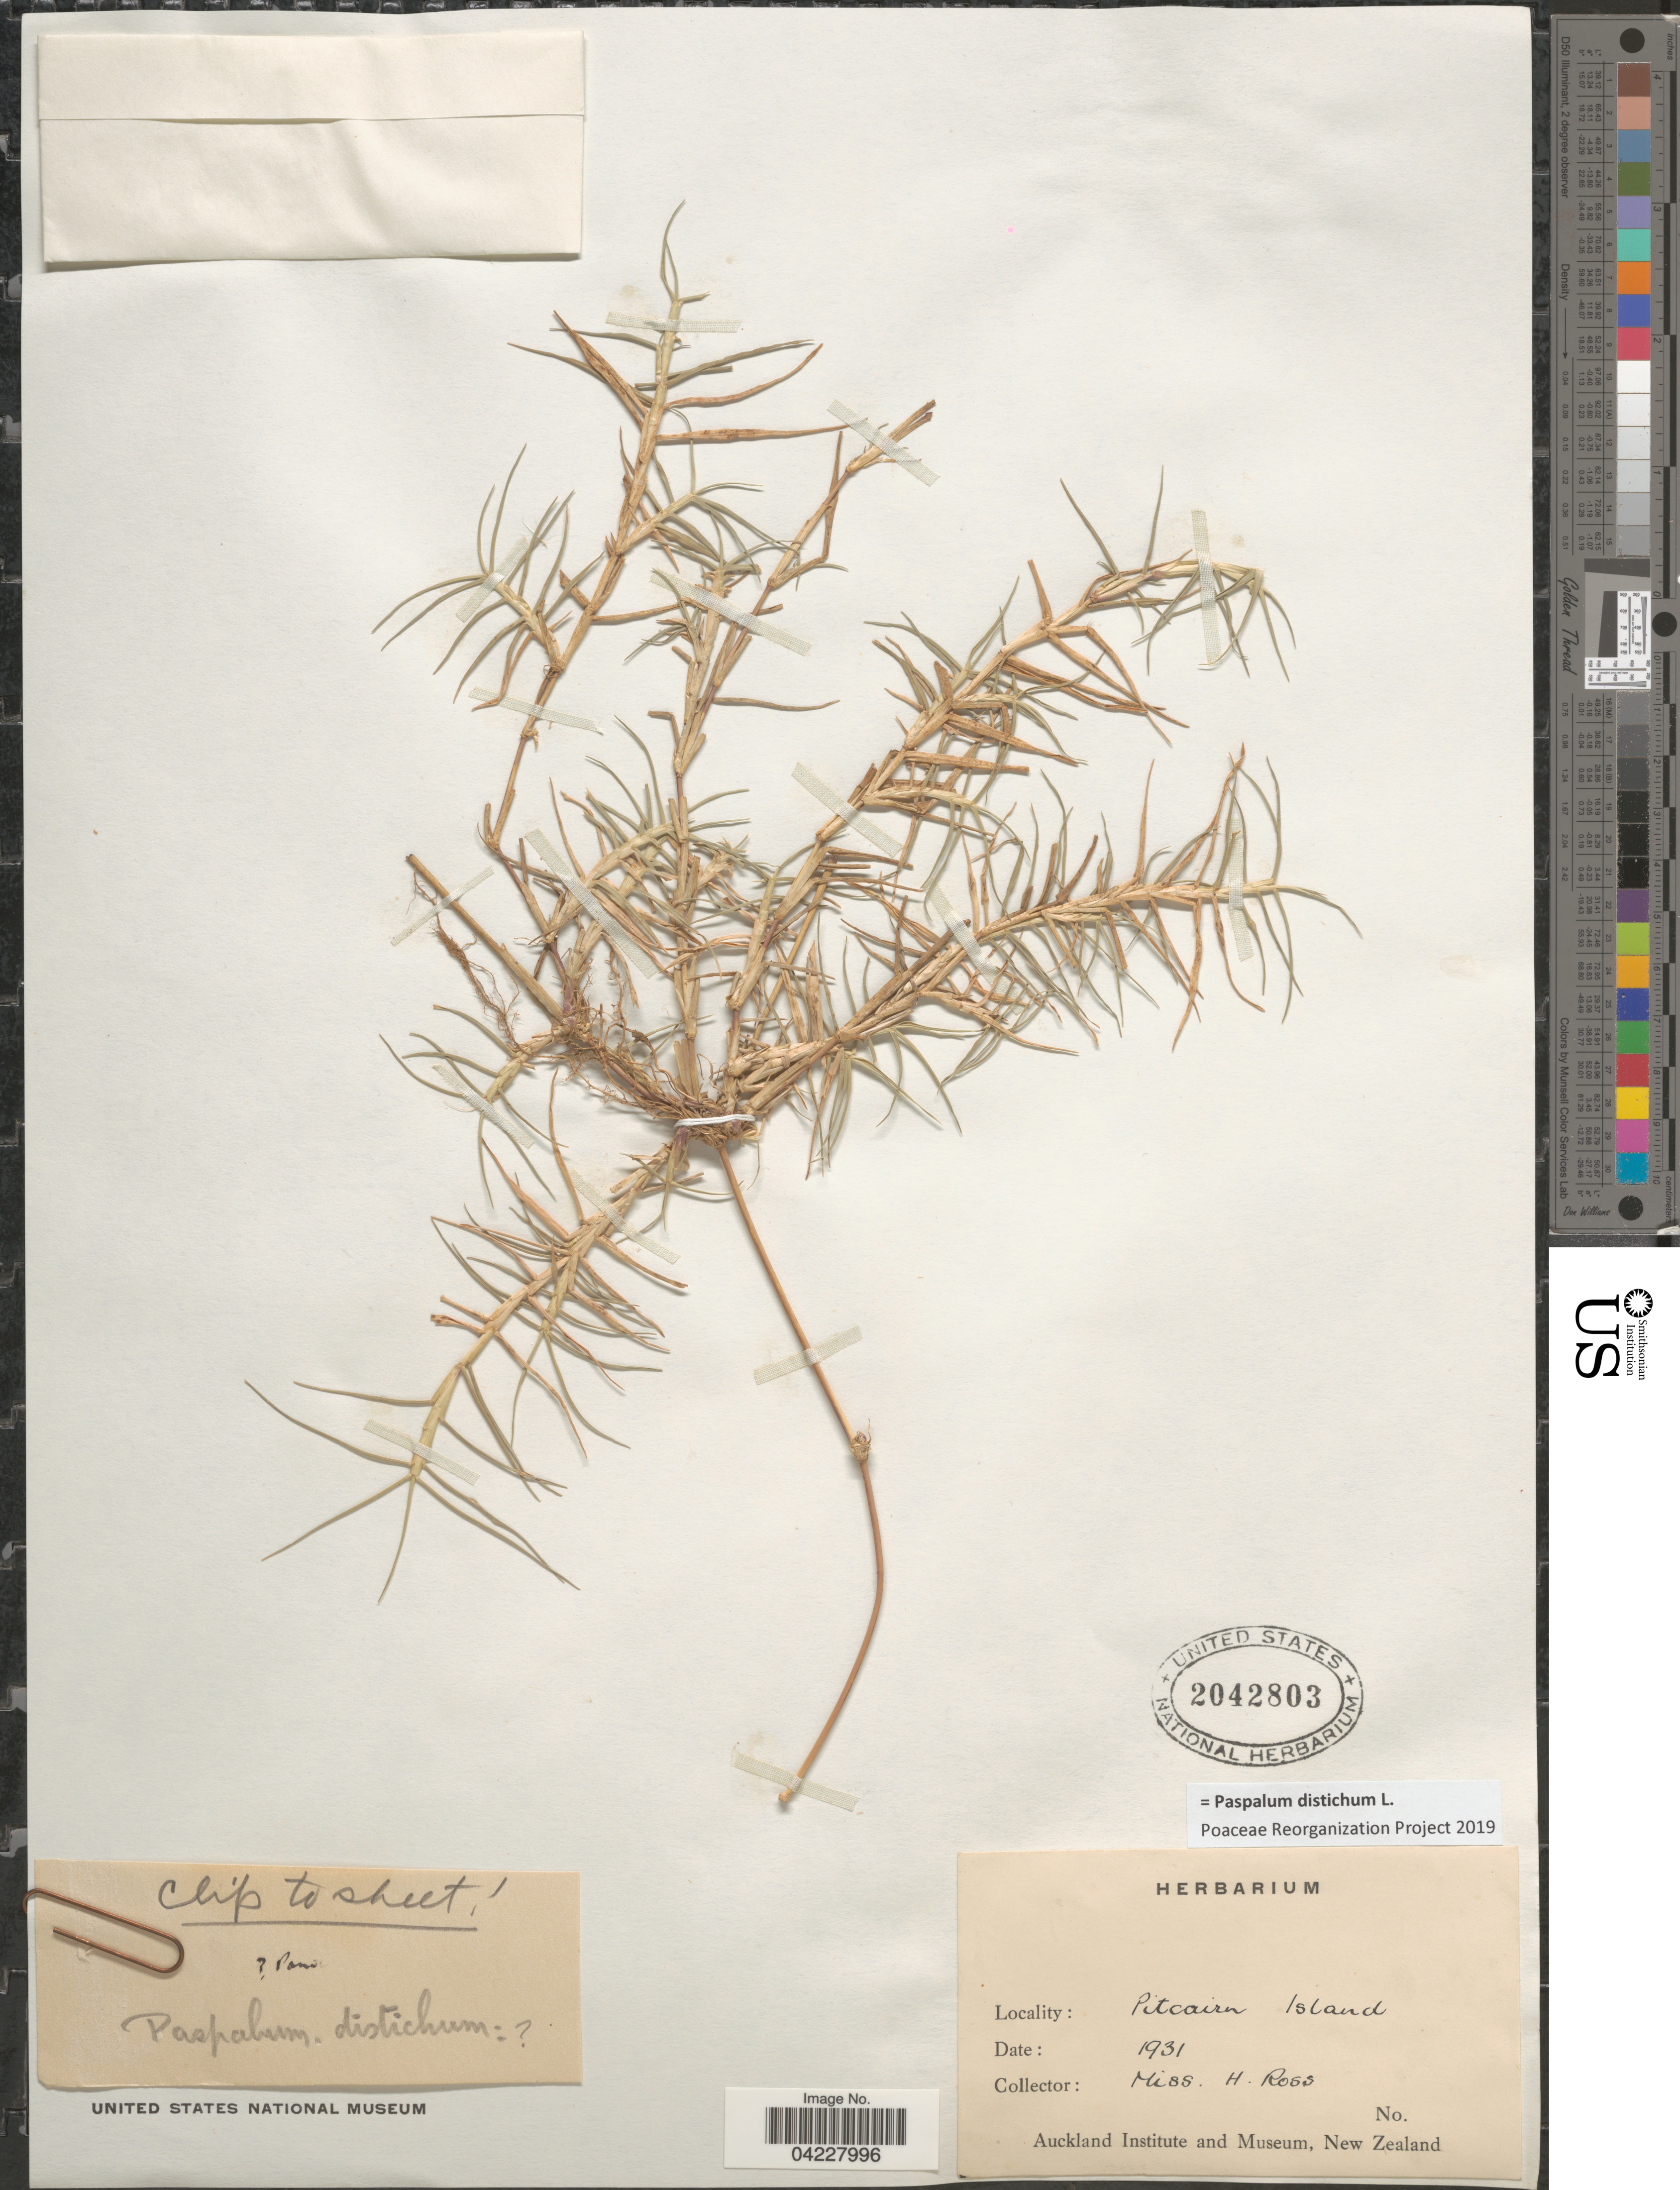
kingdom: Plantae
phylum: Tracheophyta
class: Liliopsida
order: Poales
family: Poaceae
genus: Paspalum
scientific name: Paspalum distichum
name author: L.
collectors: H. Ross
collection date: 1931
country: Pitcairn Islands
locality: Pitcairn Island.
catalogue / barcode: US 2042803